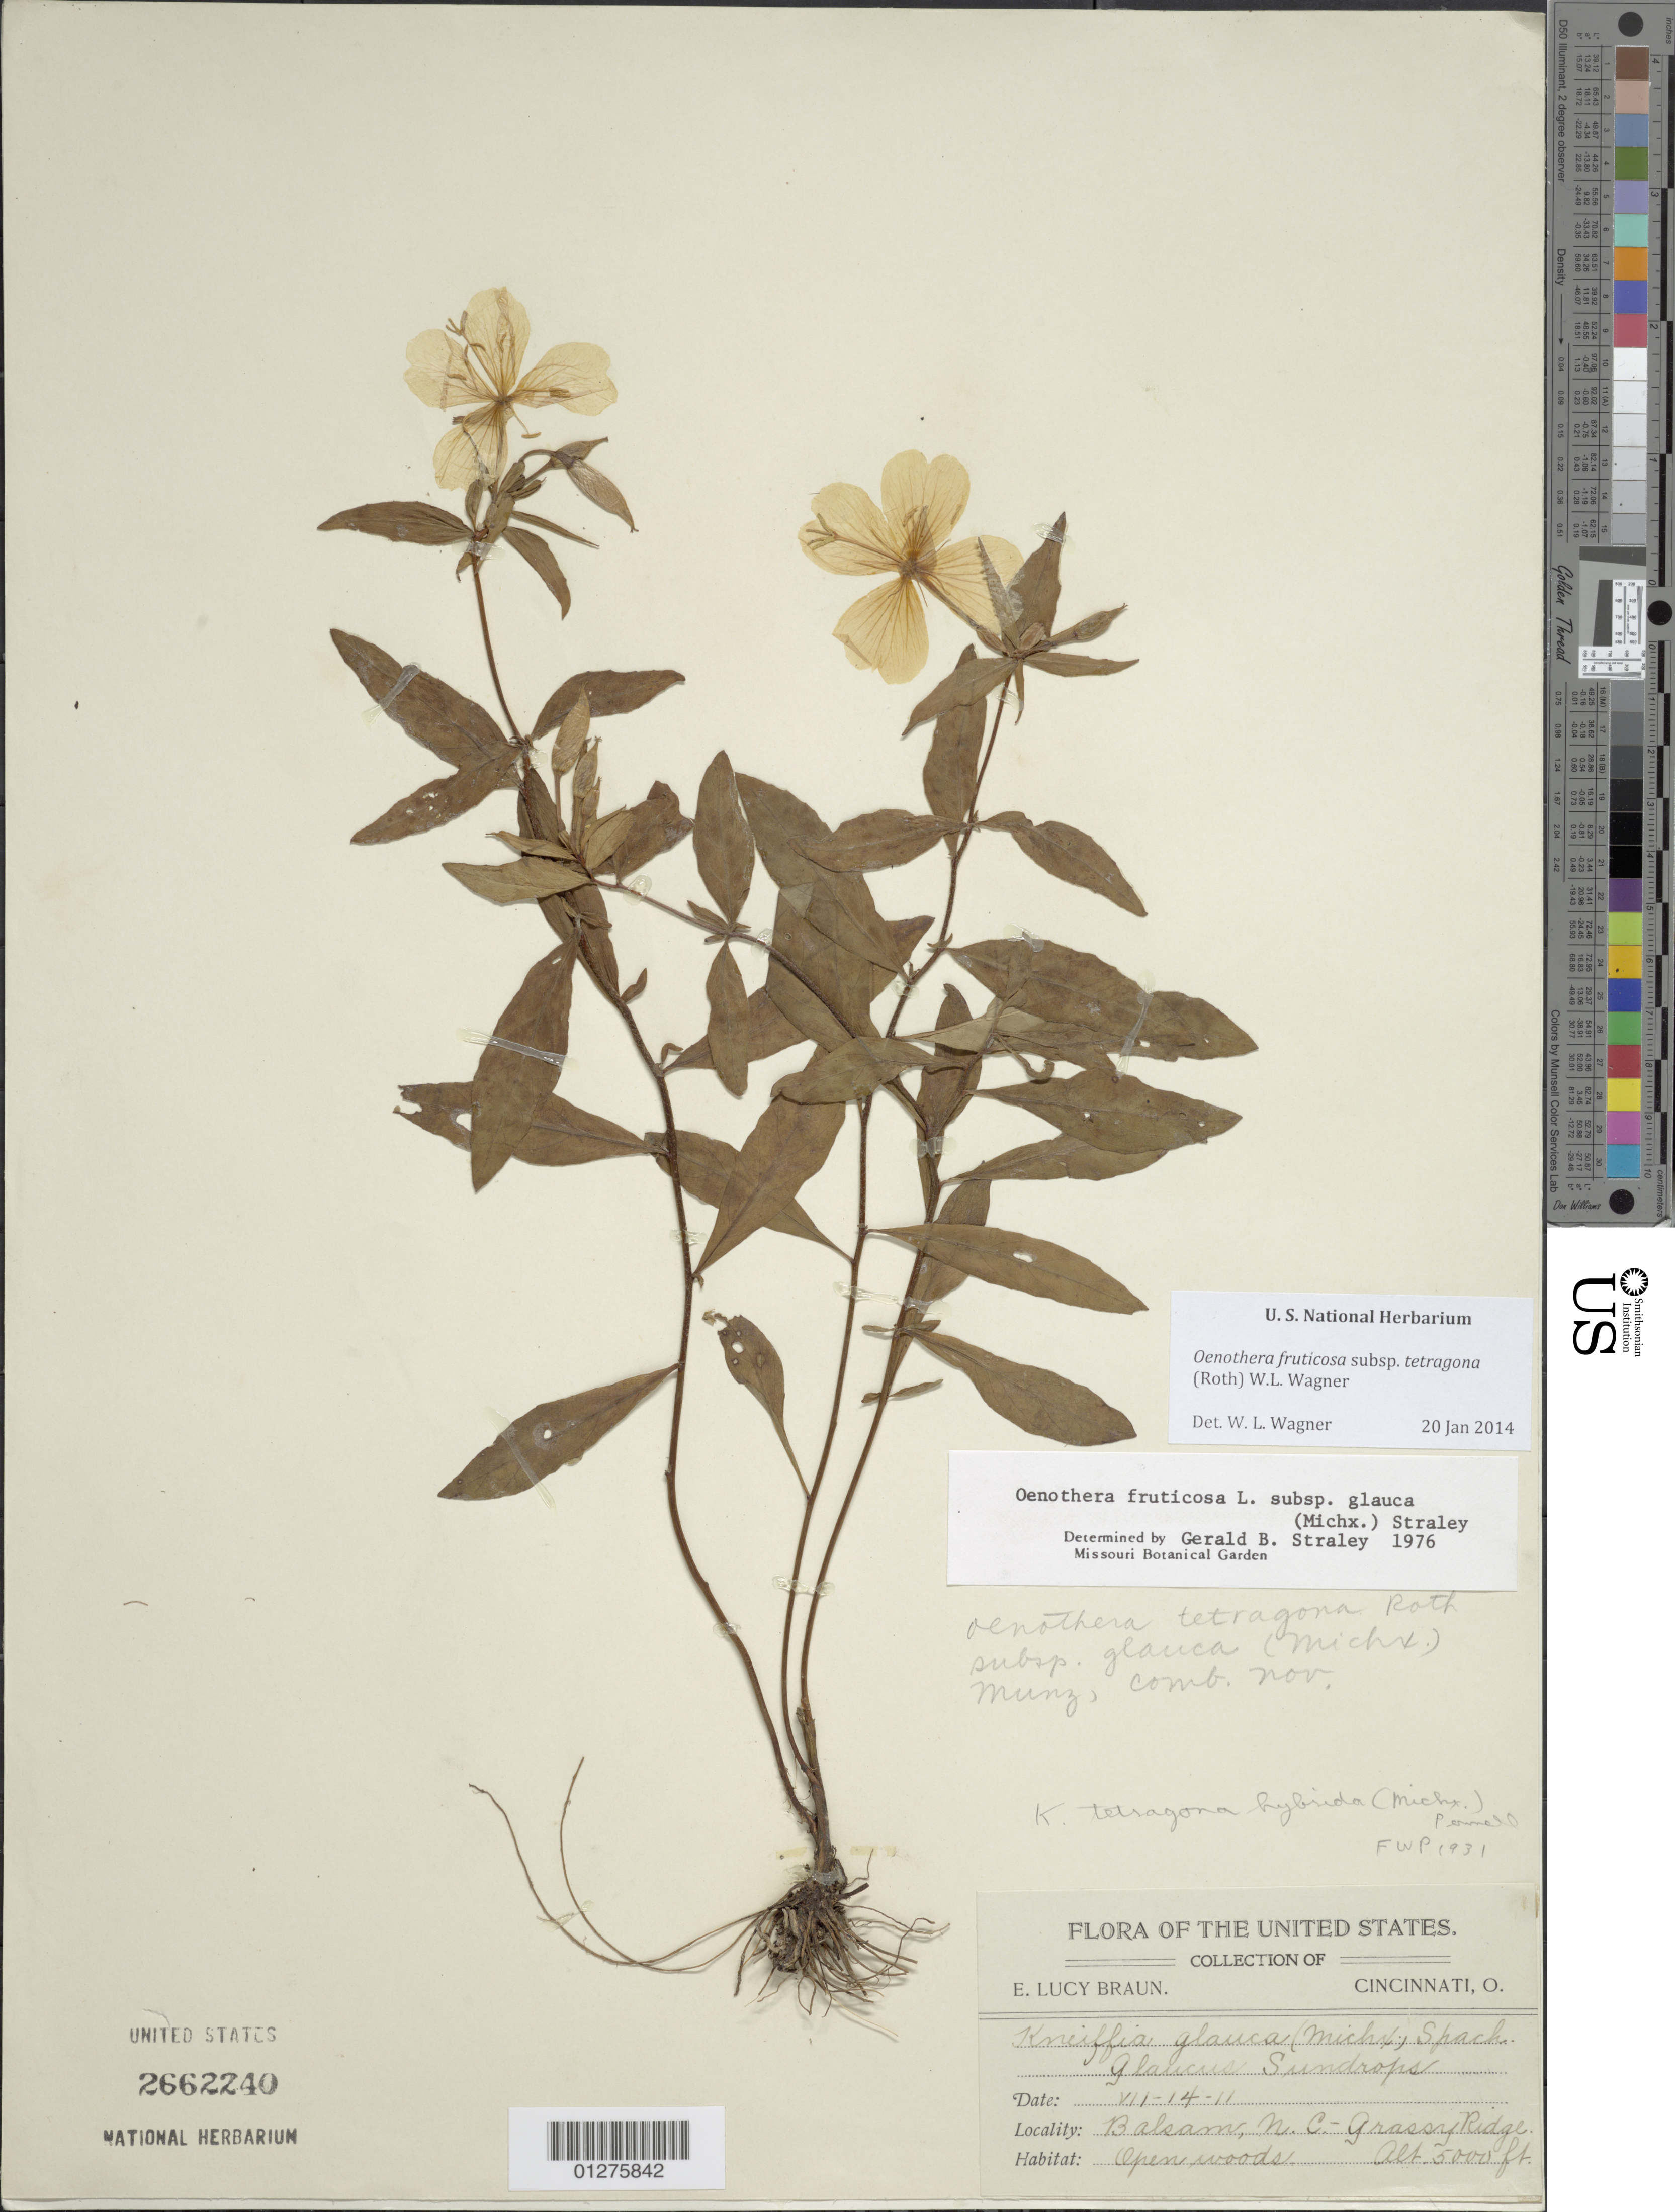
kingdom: Plantae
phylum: Tracheophyta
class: Magnoliopsida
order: Myrtales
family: Onagraceae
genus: Oenothera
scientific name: Oenothera fruticosa subsp. tetragona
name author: (Roth) W.L. Wagner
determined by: Wagner, W. L., (BOT), Smithsonian Institution - National Museum of Natural History (UNITED STATES)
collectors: E. L. Braun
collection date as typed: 14 Jul 1911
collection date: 1911-07-14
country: United States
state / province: North Carolina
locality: Balsam.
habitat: Open woods.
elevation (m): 1524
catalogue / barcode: US 2662240